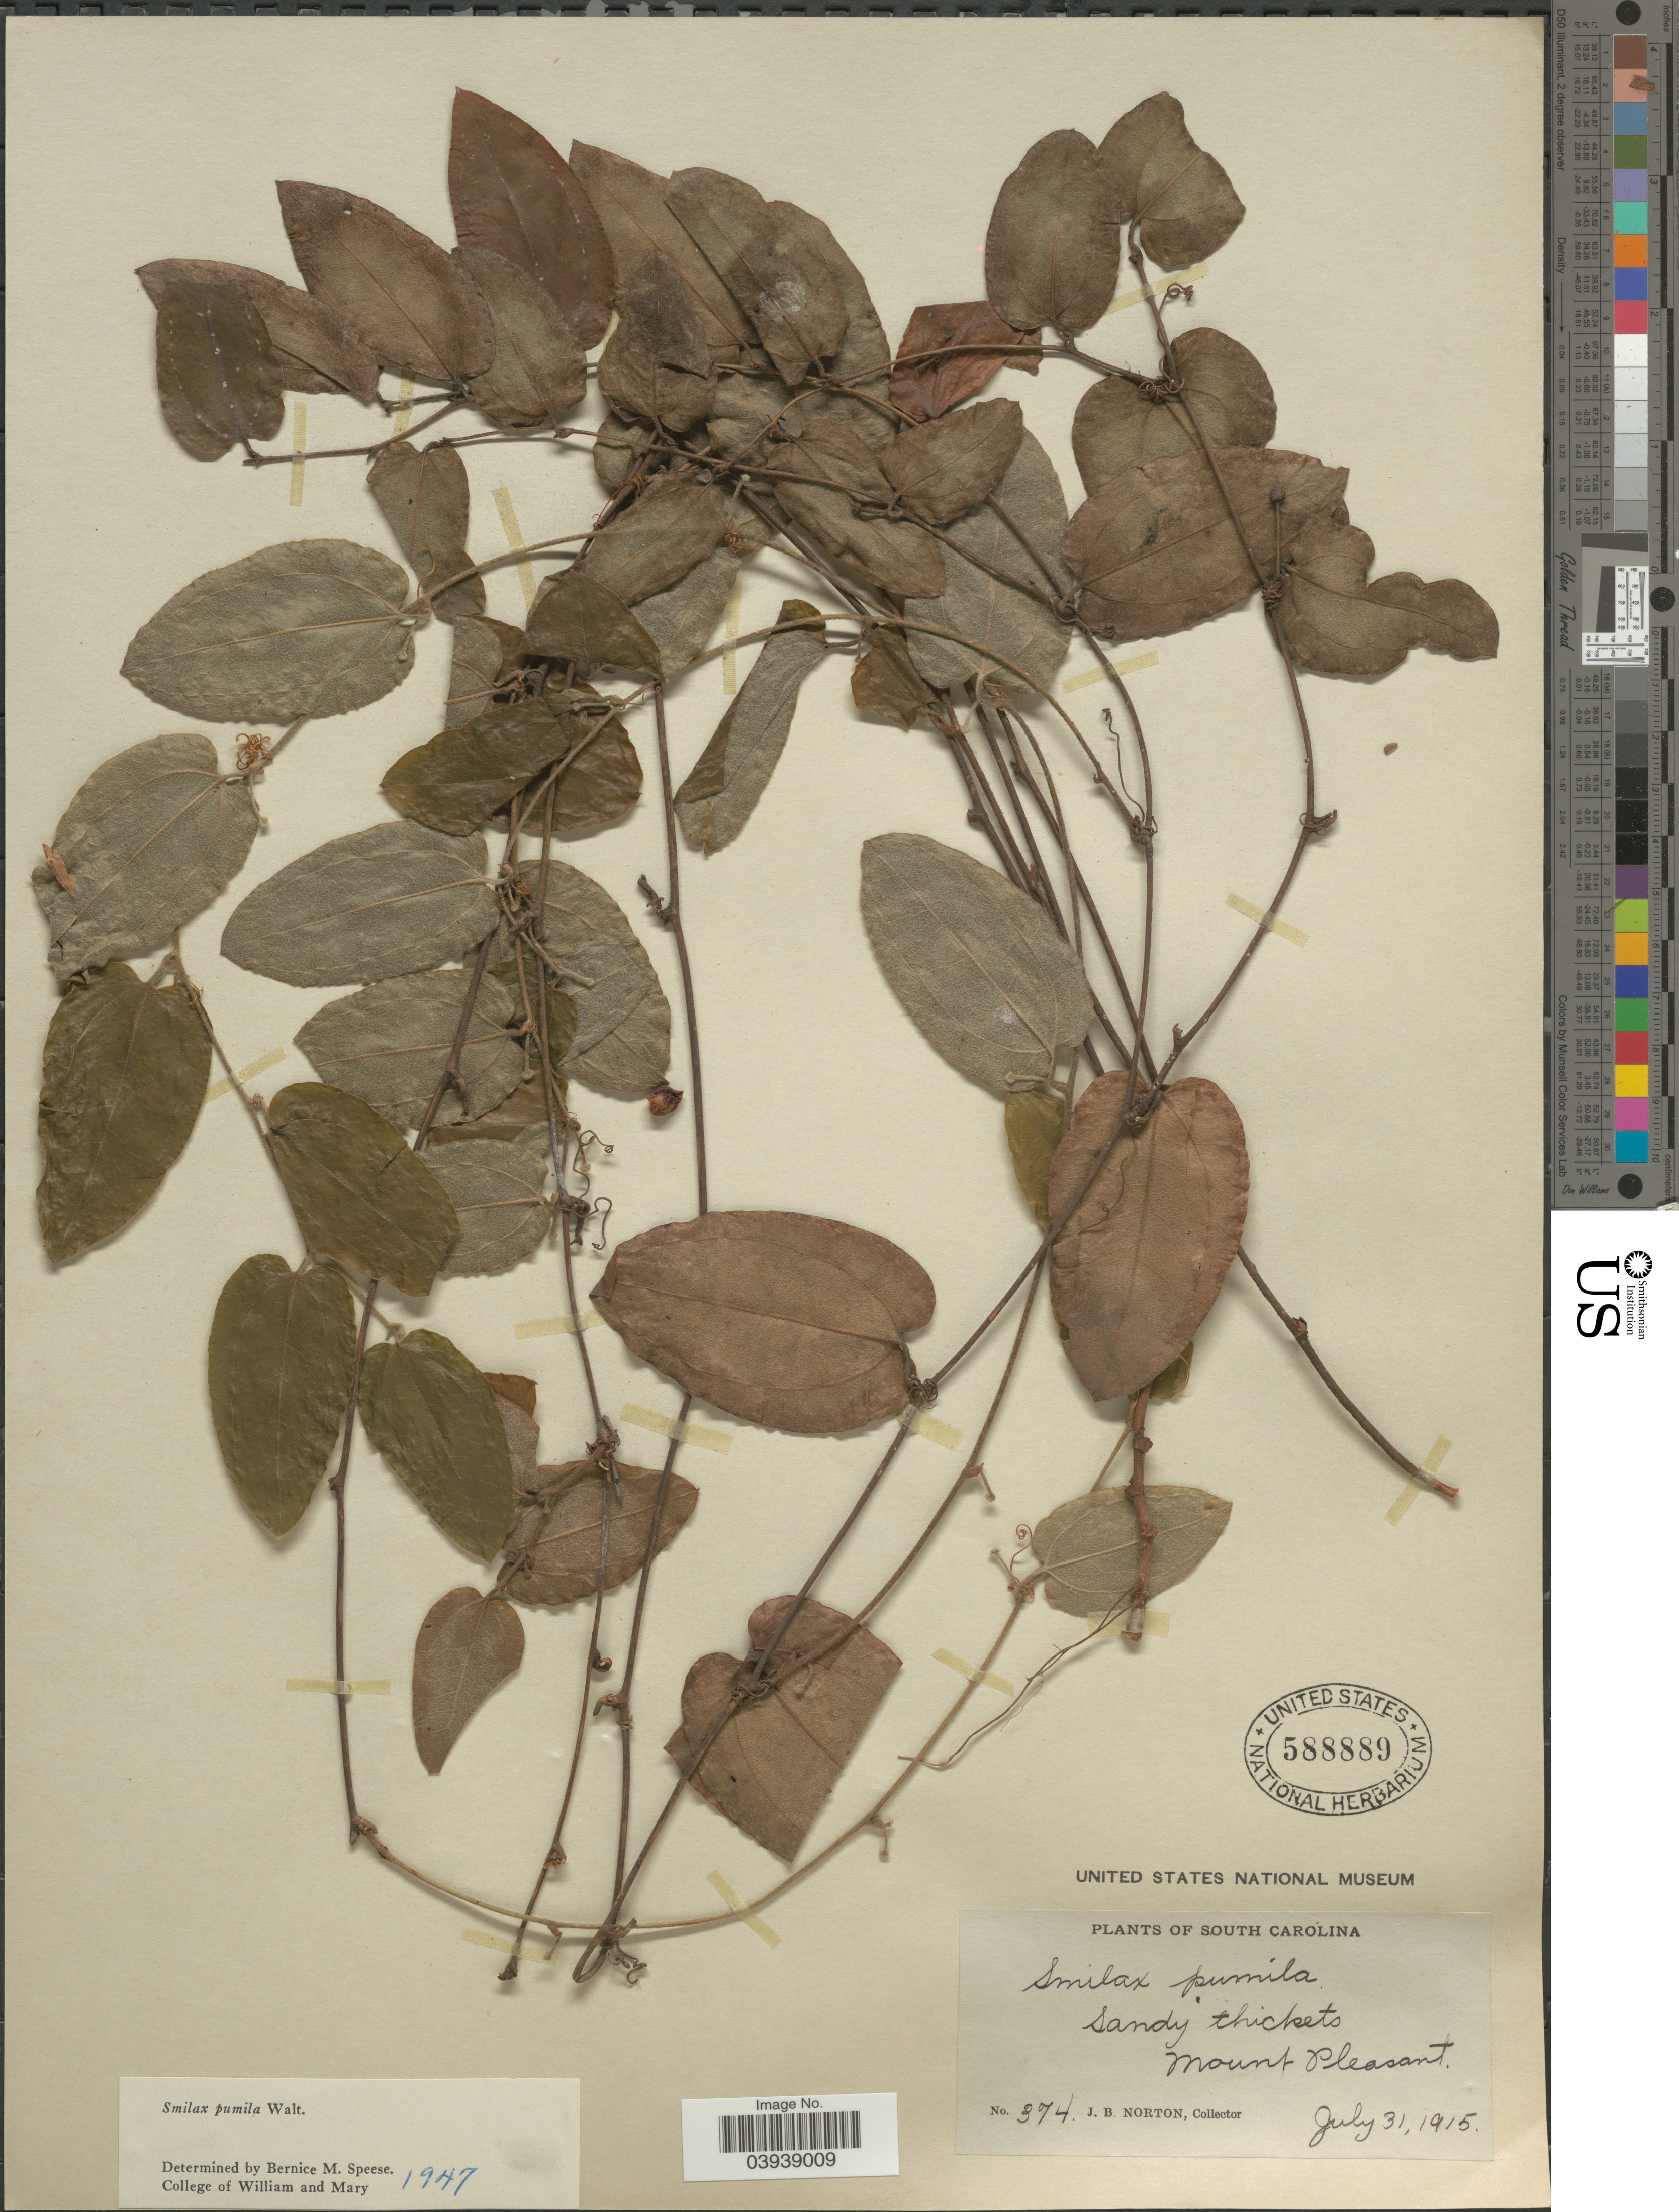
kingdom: Plantae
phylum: Tracheophyta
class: Liliopsida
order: Liliales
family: Smilacaceae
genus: Smilax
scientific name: Smilax pumila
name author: Walter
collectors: J. B. Norton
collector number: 374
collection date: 1915-07-31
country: United States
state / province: South Carolina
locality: Sandy thickets. Mount Pleasant.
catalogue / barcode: US 588889